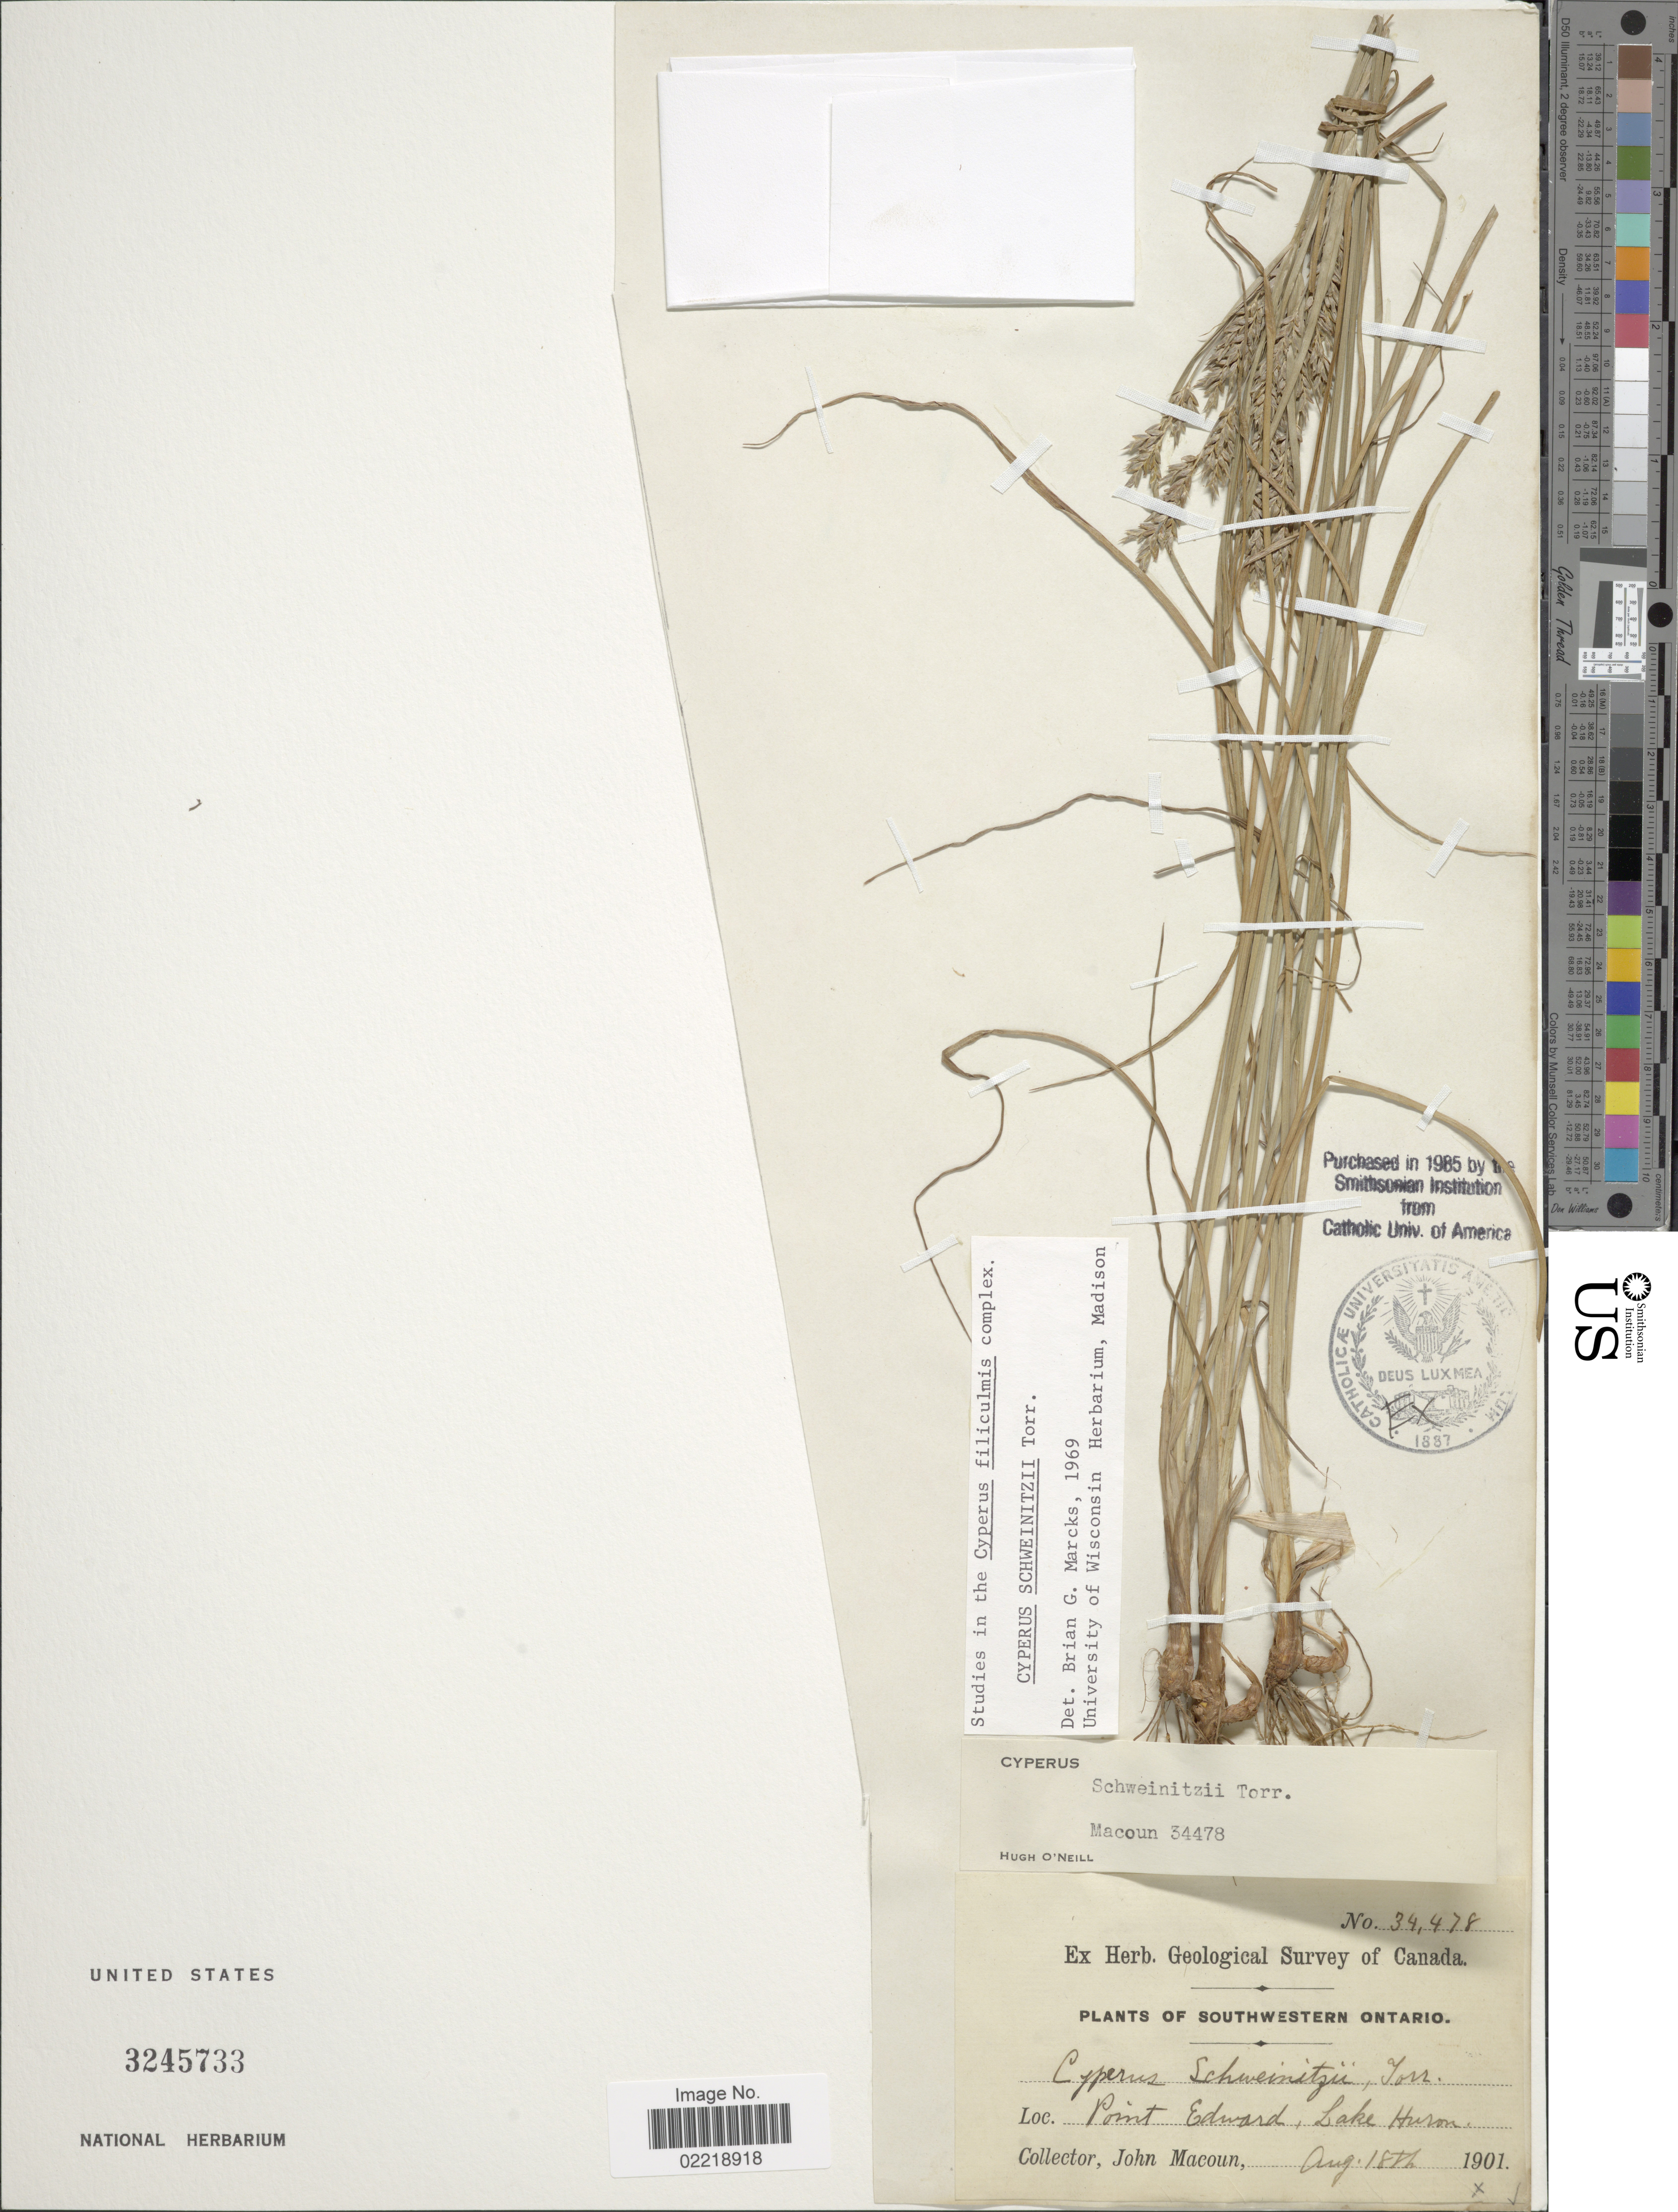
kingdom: Plantae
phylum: Tracheophyta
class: Liliopsida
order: Poales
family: Cyperaceae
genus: Cyperus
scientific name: Cyperus schweinitzii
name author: Torr.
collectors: J. Macoun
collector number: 34478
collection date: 1901-08-18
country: Canada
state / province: Ontario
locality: Southwestern Ontario, Point Edward, Lake Huron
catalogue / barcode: US 3245733